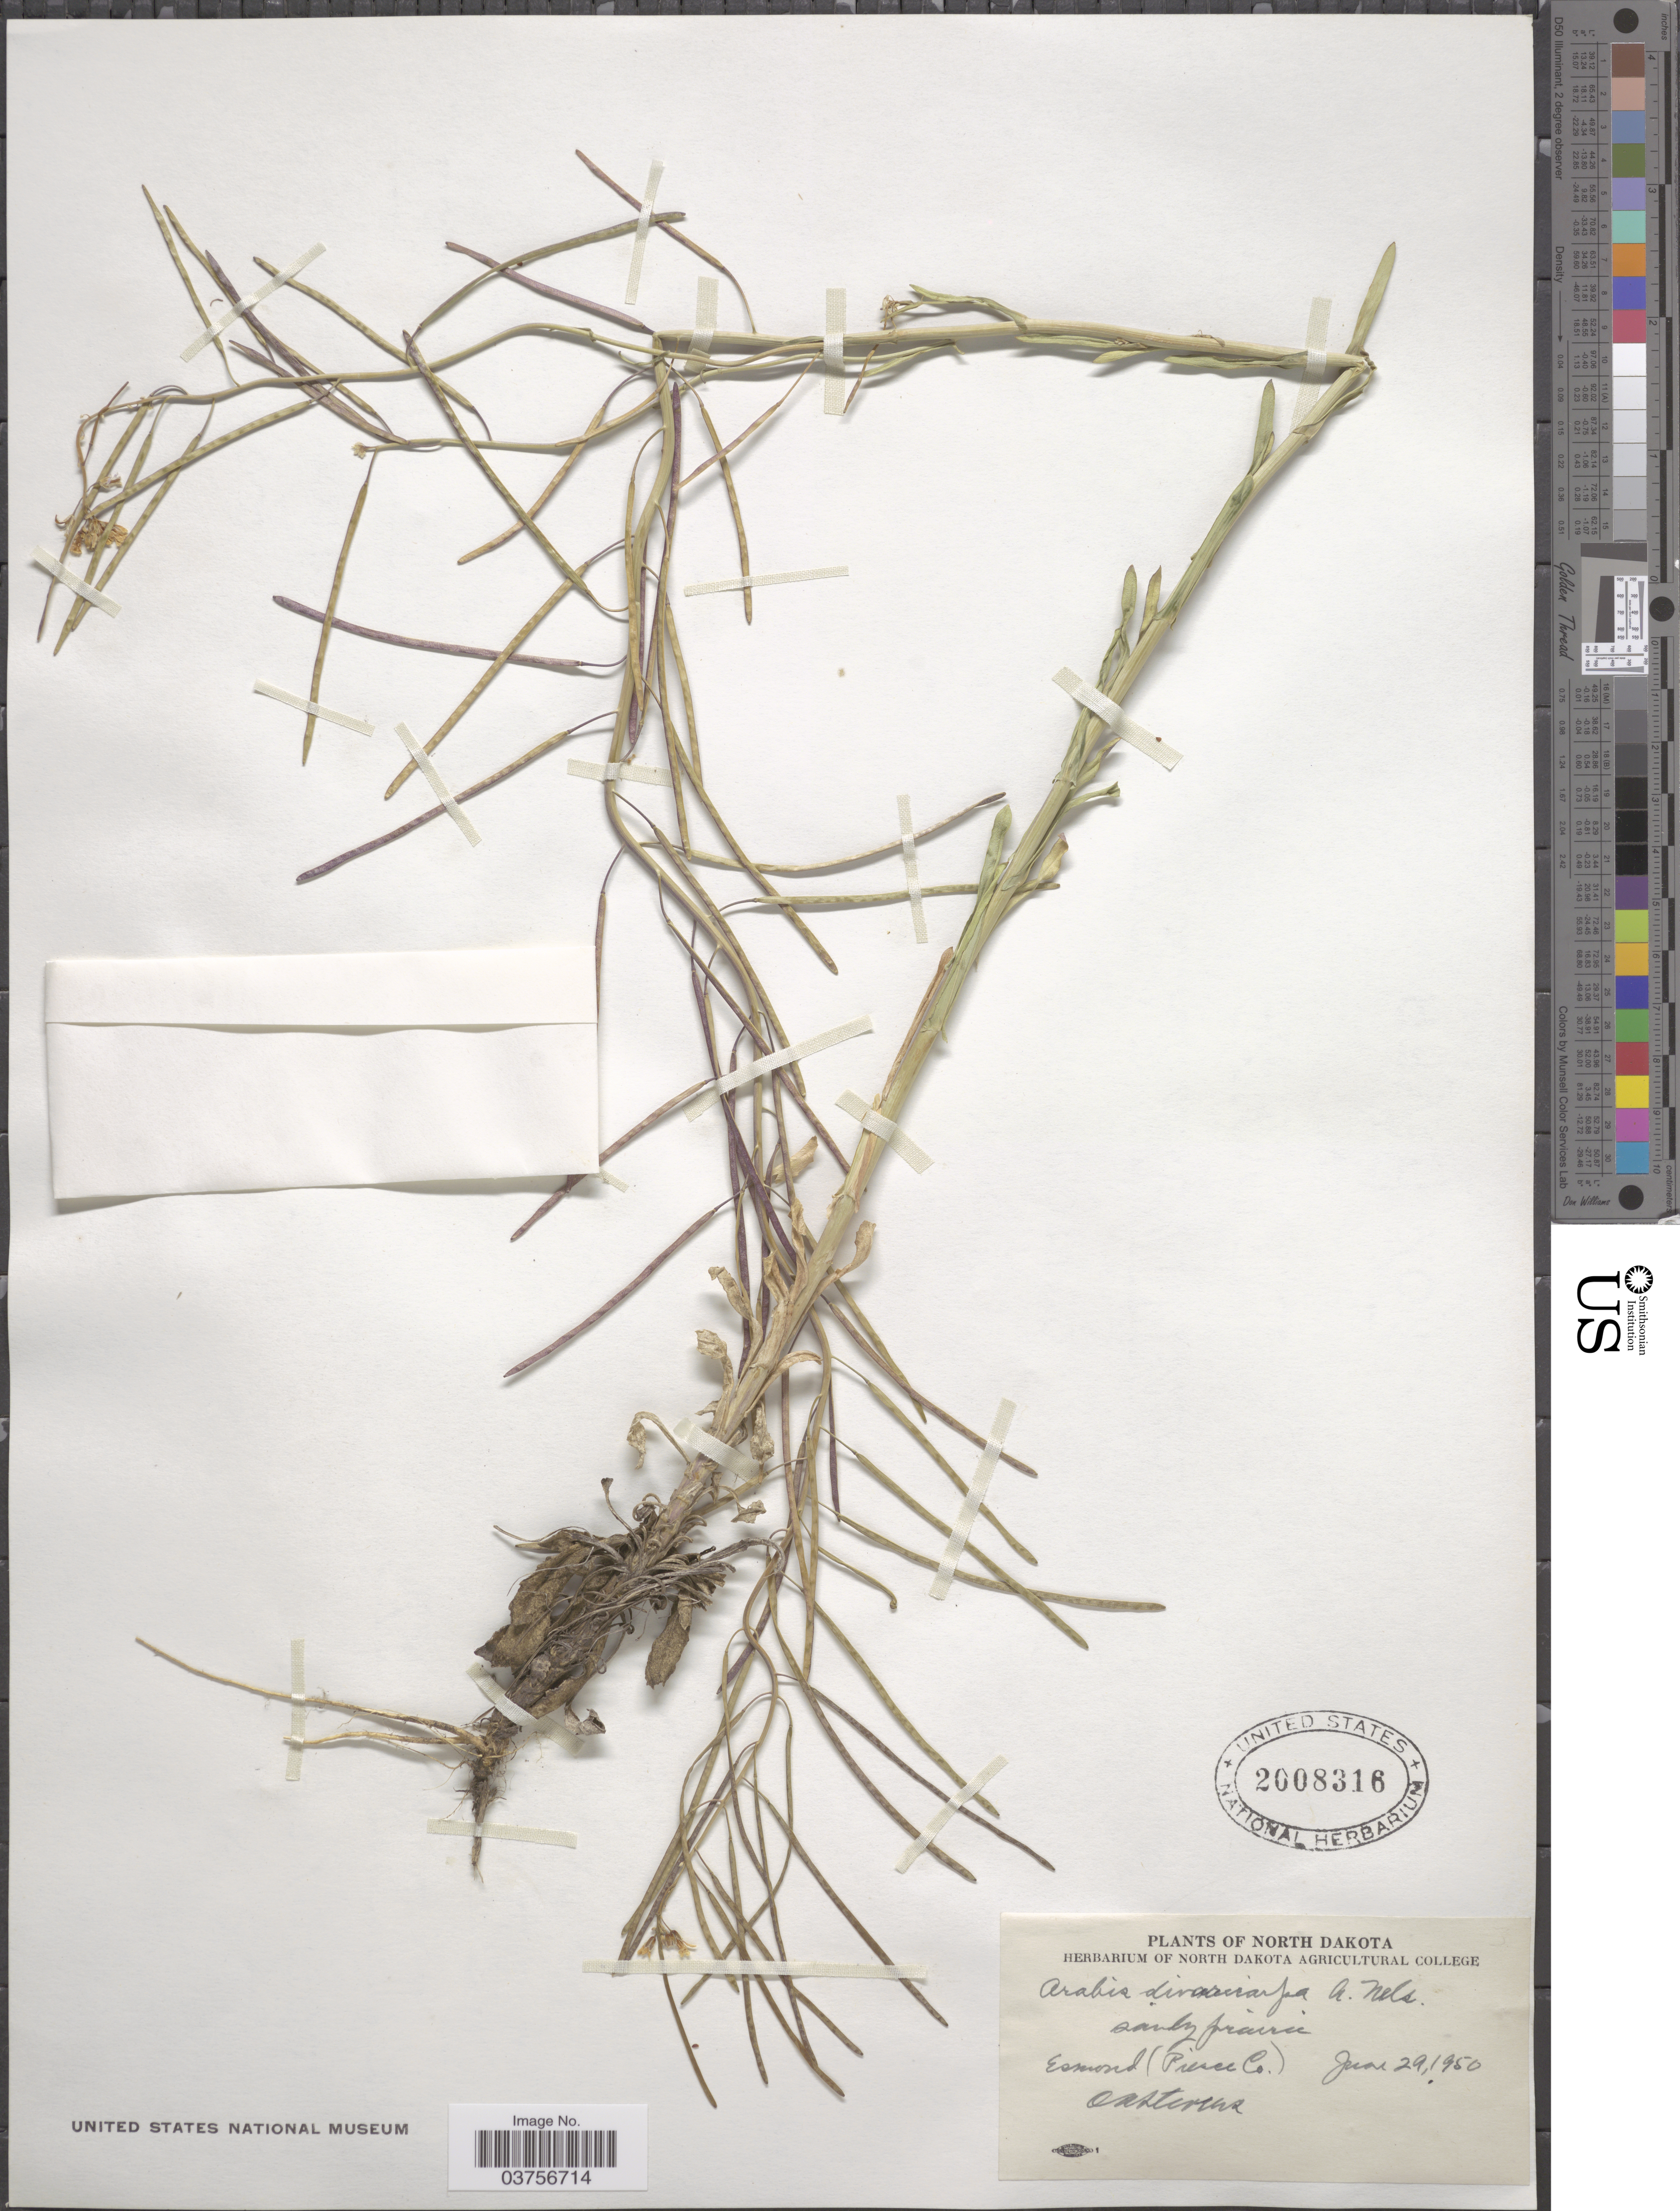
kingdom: Plantae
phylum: Tracheophyta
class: Magnoliopsida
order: Brassicales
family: Brassicaceae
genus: Arabis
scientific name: Arabis divaricarpa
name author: A. Nelson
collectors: O. A. Stevens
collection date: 1950-06-29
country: United States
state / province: North Dakota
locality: Esmond (Pierce Co).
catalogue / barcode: US 2008316